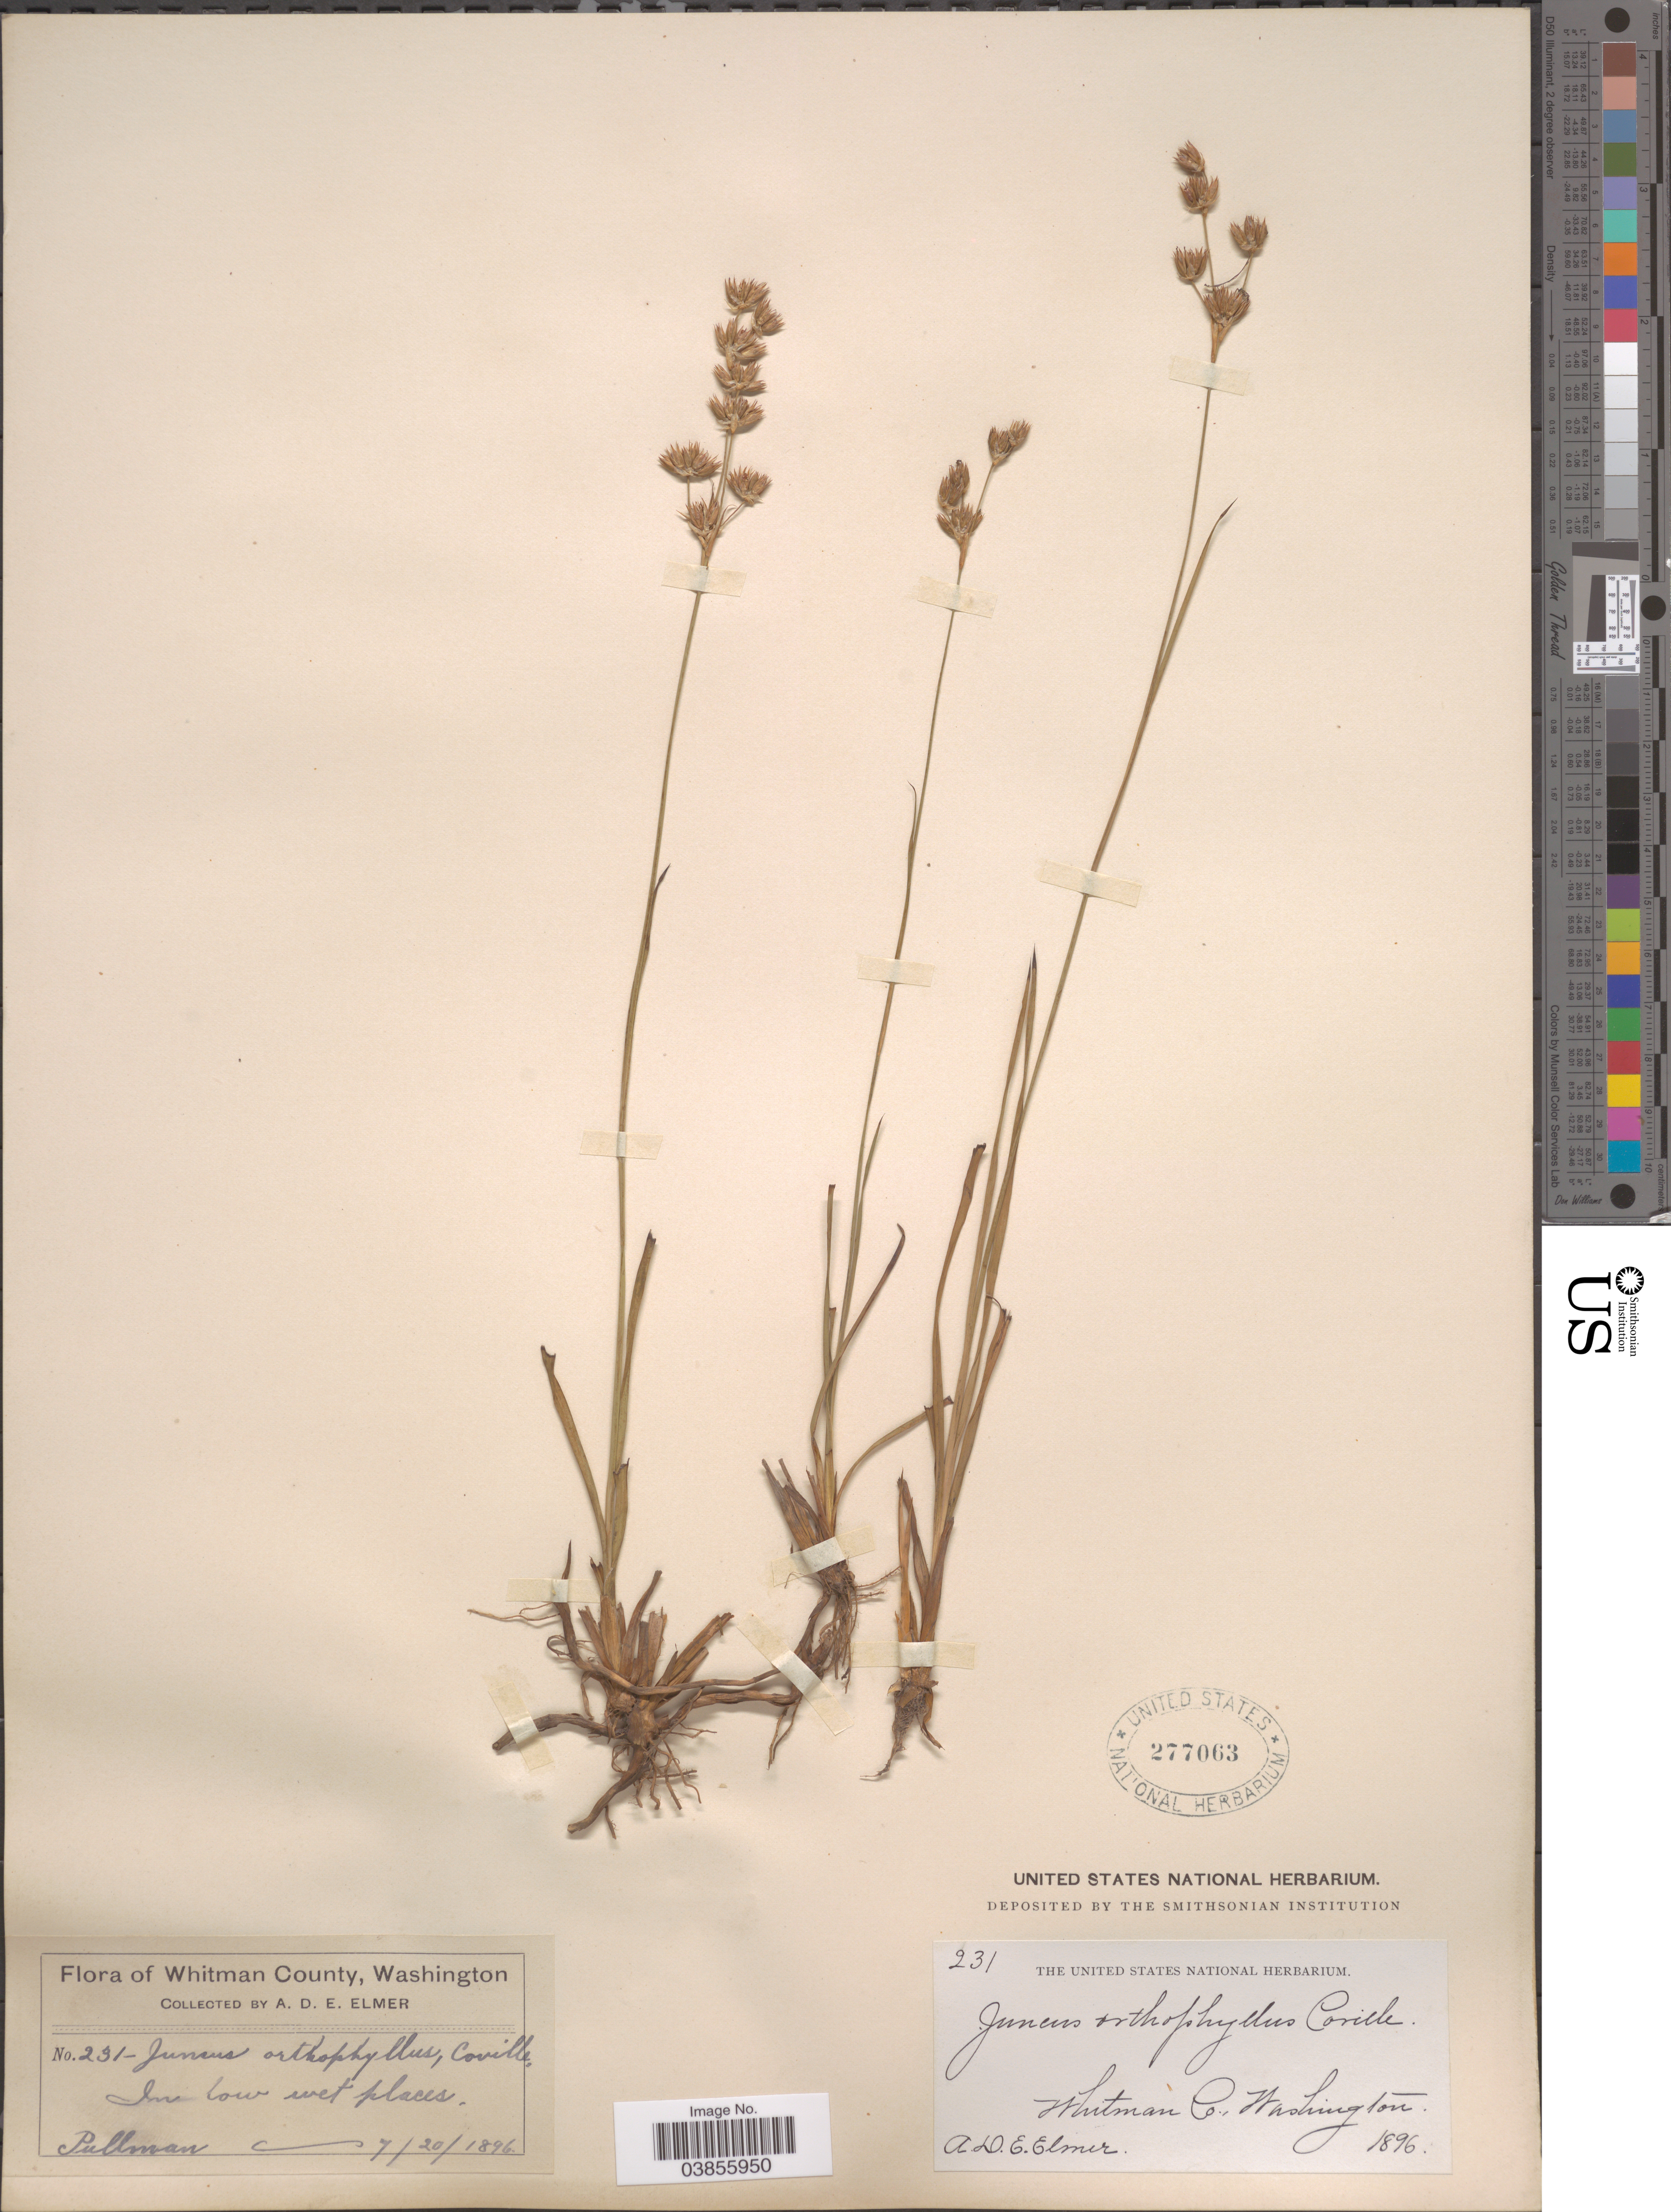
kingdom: Plantae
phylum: Tracheophyta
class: Liliopsida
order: Poales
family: Juncaceae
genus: Juncus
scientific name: Juncus orthophyllus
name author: Coville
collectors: A. D. E. Elmer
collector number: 231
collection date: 1896-07-20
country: United States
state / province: Washington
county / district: Whitman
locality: Whitman County. Pullman.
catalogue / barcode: US 277063